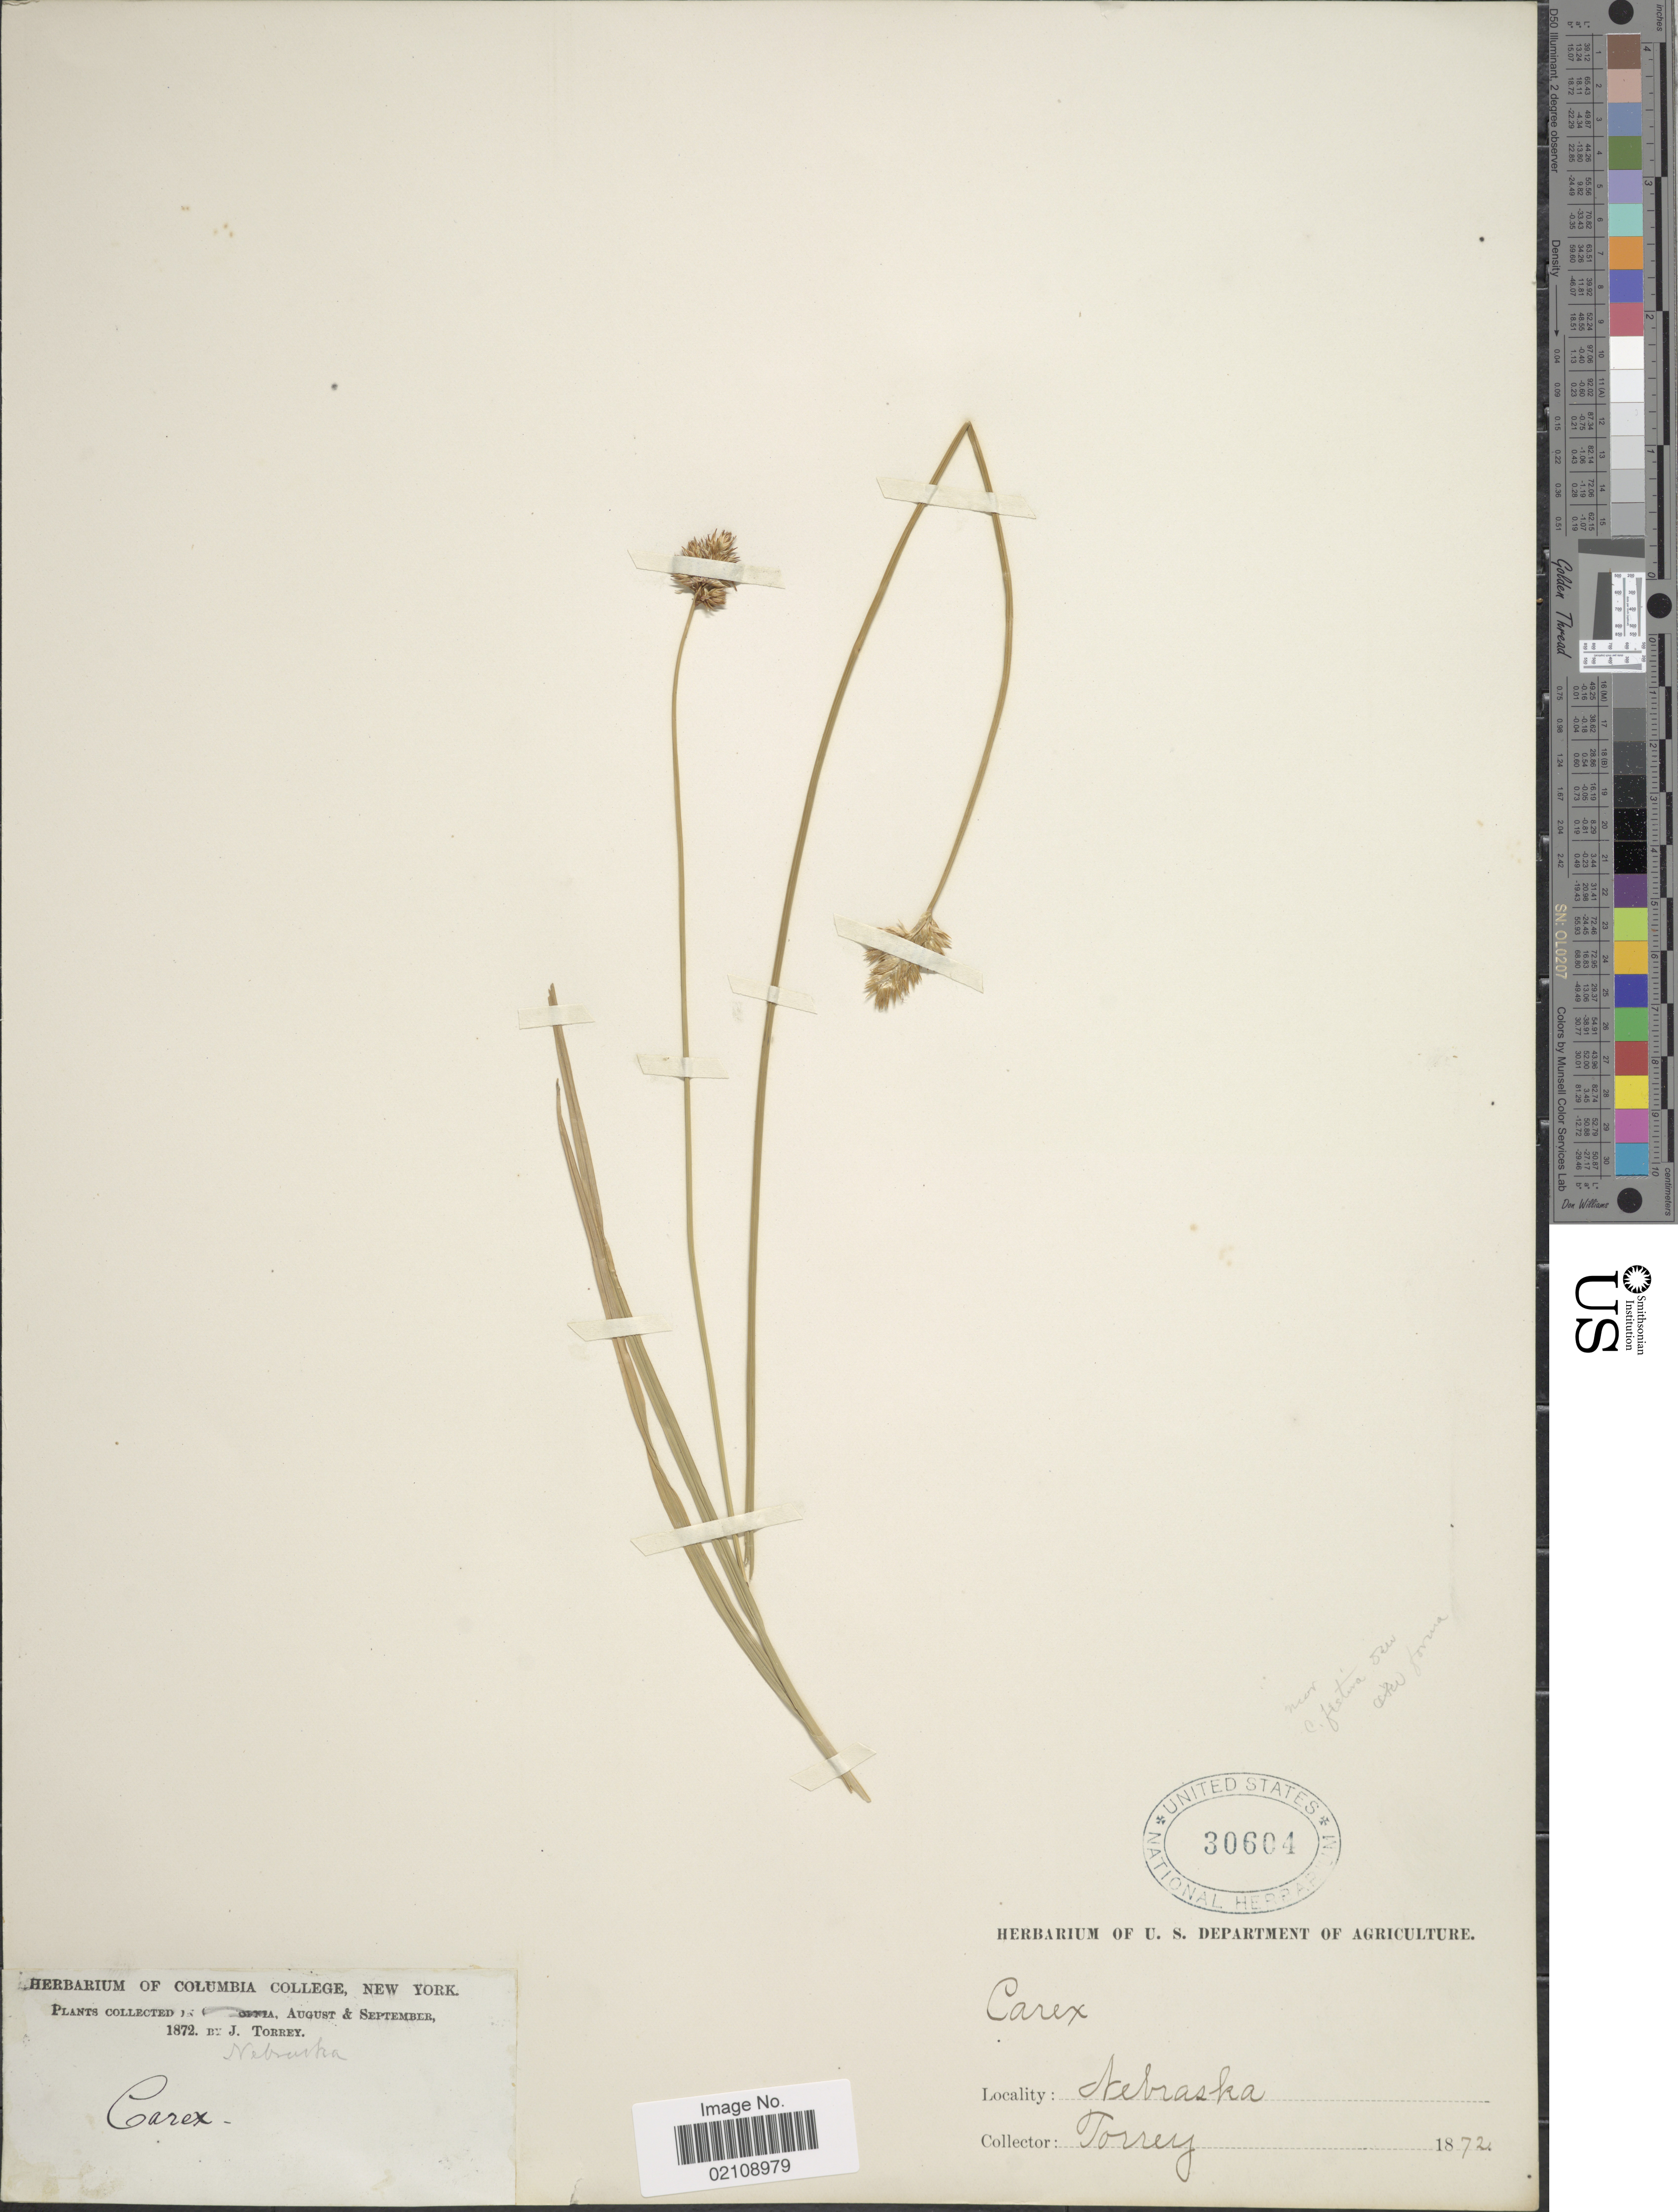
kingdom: Plantae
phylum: Tracheophyta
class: Liliopsida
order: Poales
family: Cyperaceae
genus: Carex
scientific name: Carex sp.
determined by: Strong, Mark T., (BOT), Smithsonian Institution - National Museum of Natural History (UNITED STATES)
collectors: J. Torrey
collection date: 1872-08/1872-09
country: United States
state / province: Nebraska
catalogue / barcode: US 30604